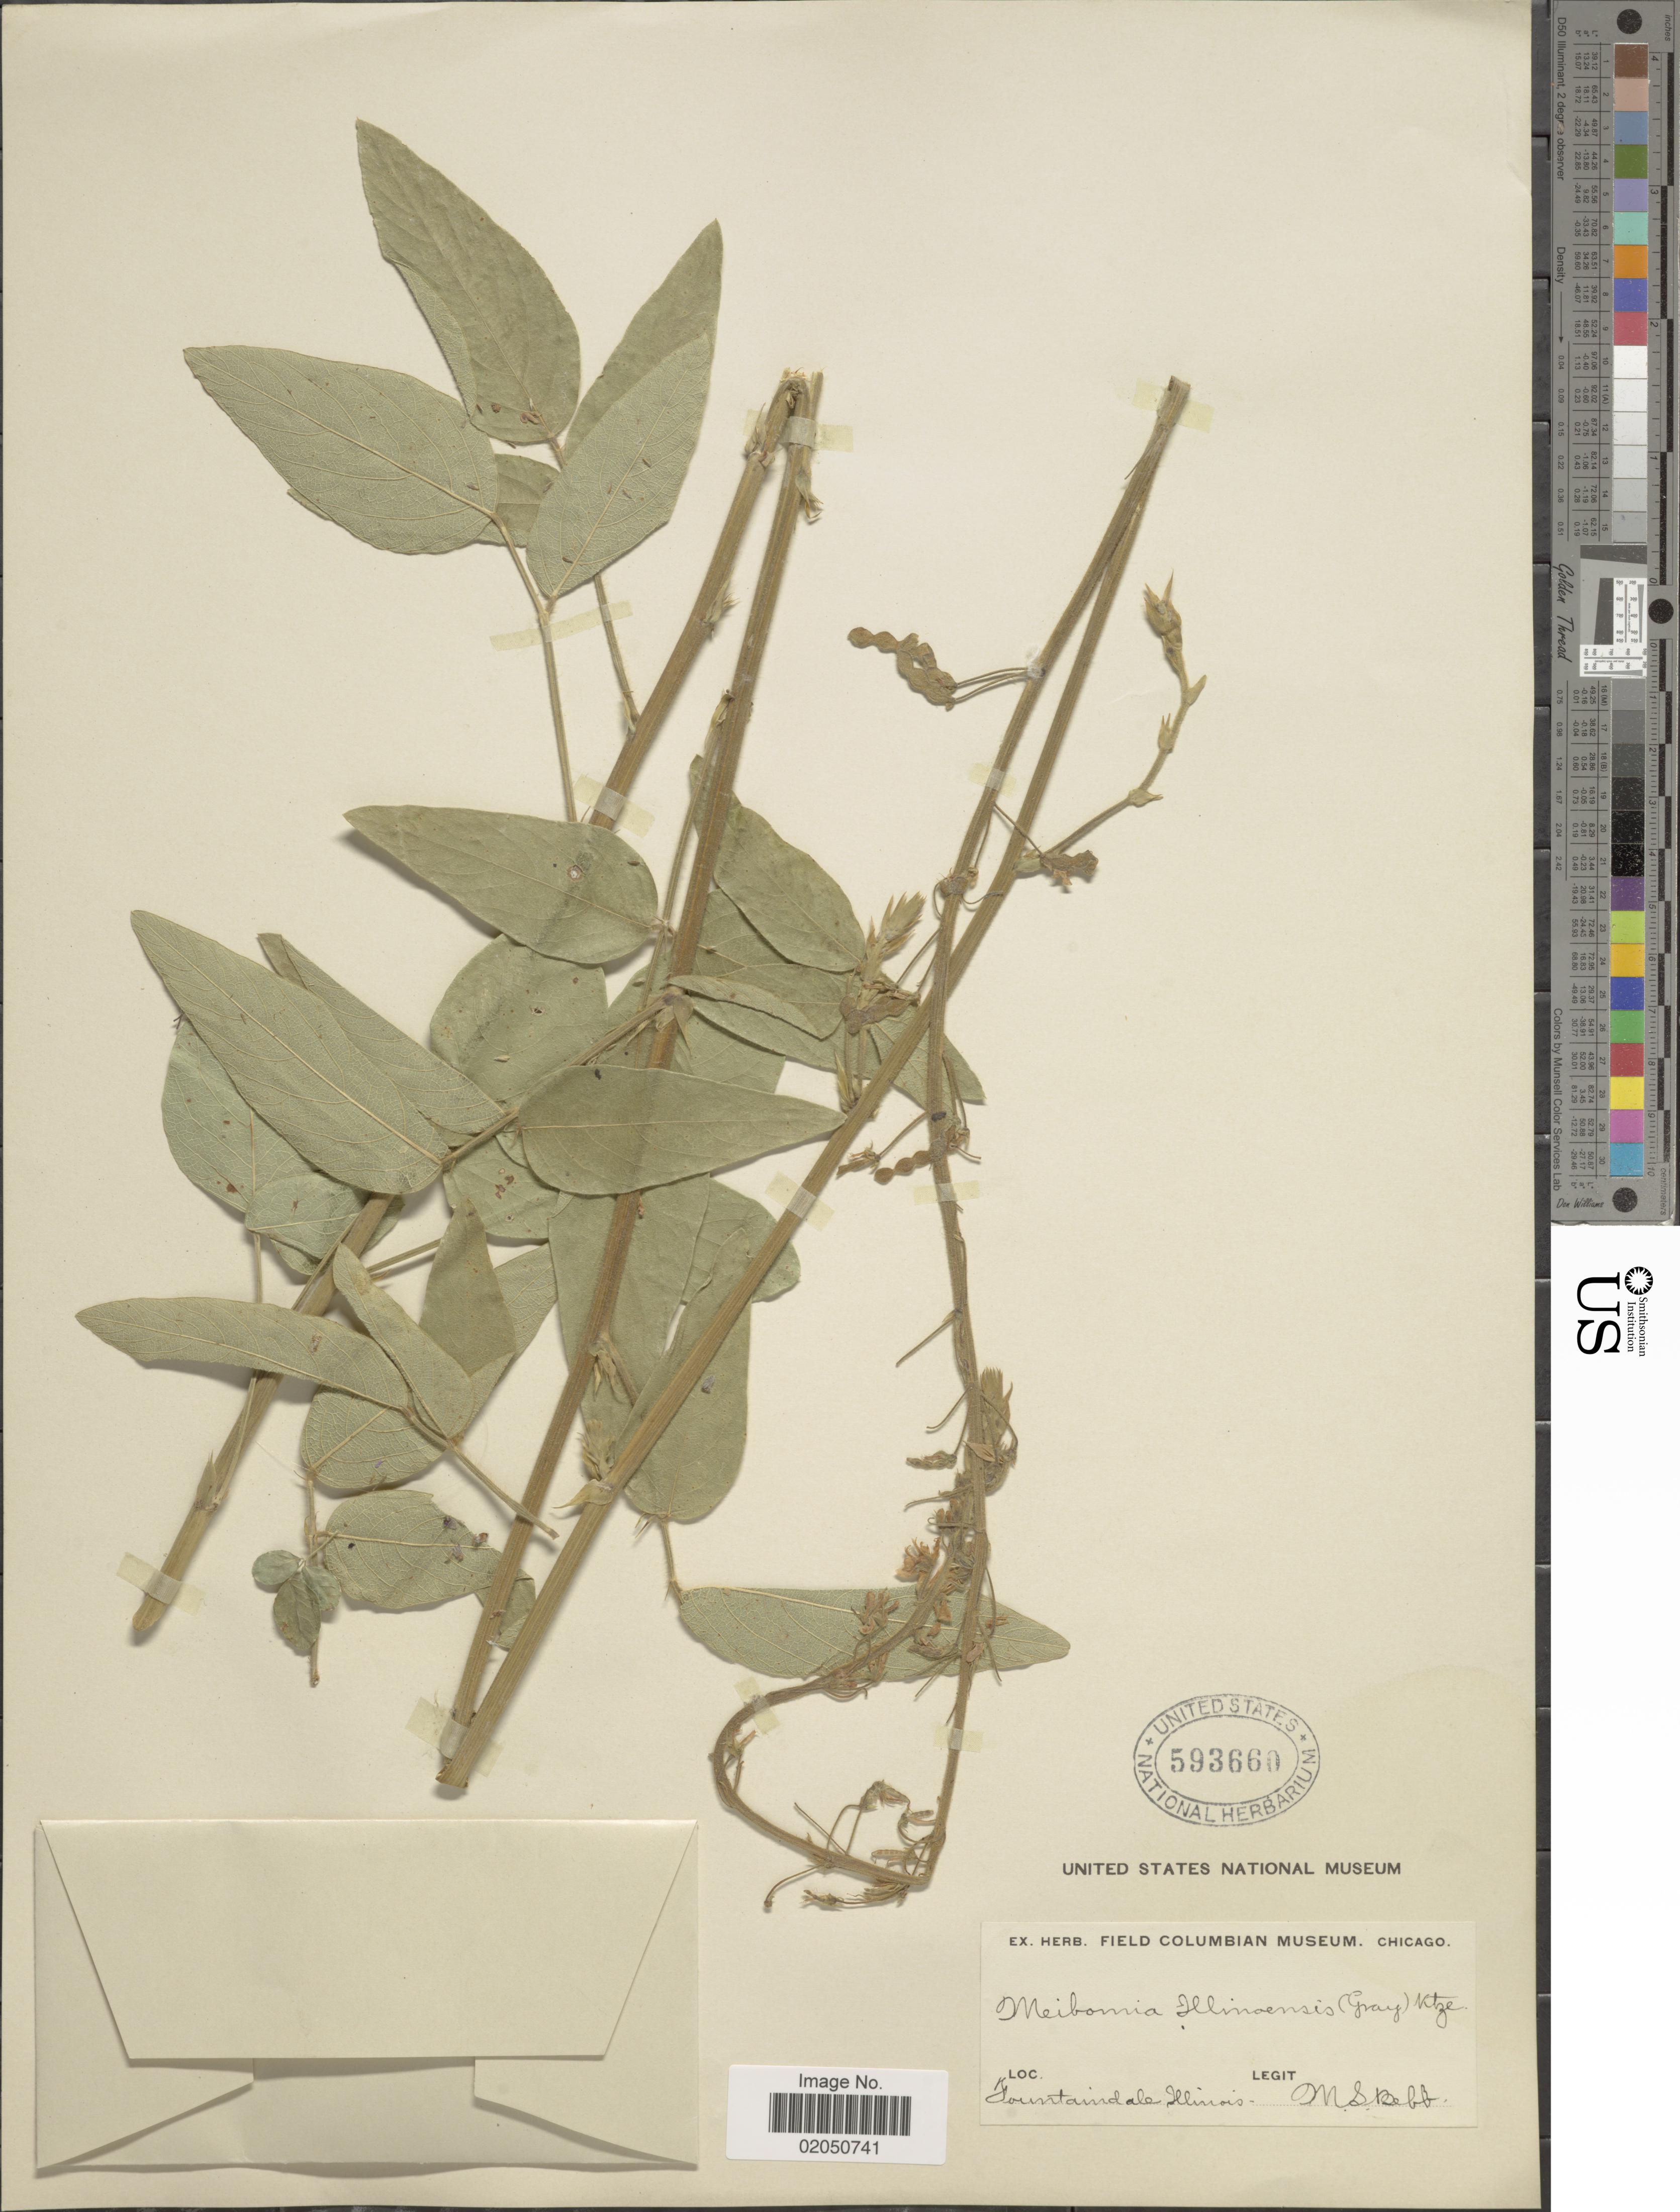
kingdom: Plantae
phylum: Tracheophyta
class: Magnoliopsida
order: Fabales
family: Fabaceae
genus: Desmodium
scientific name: Desmodium illinoense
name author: A. Gray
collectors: M. Bebb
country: United States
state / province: Illinois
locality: Fountaindale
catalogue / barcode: US 593660